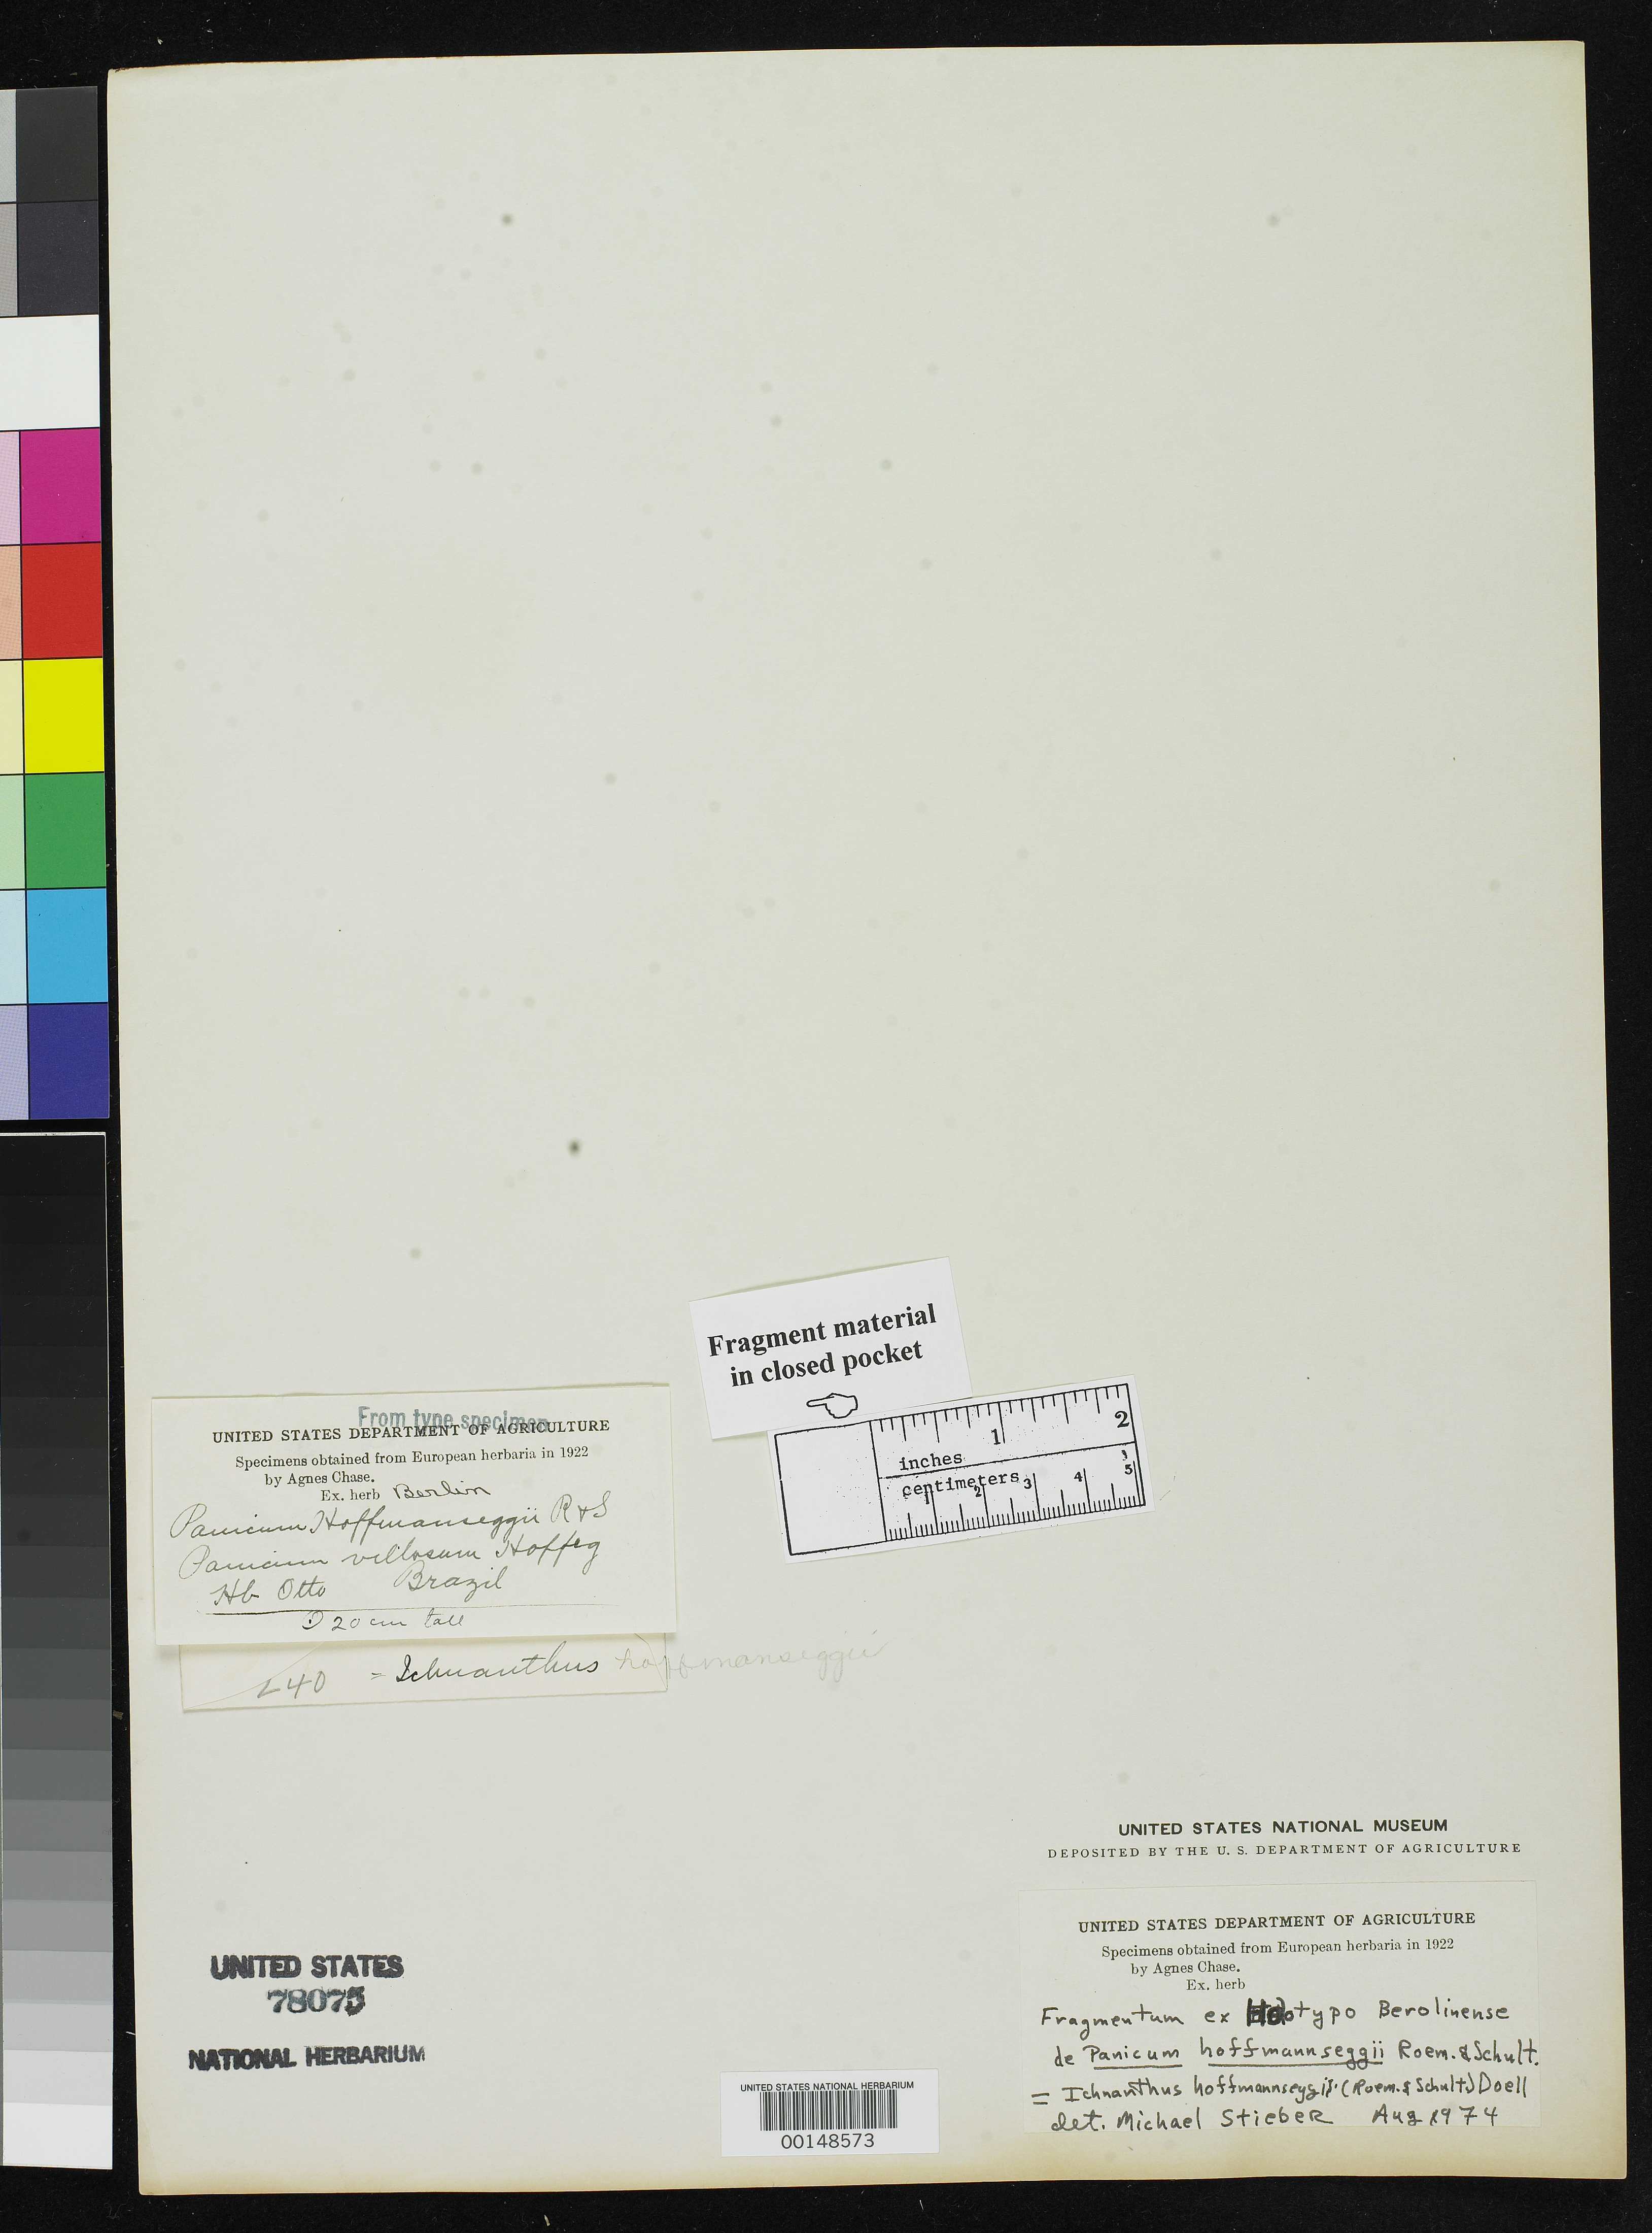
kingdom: Plantae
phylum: Tracheophyta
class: Liliopsida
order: Poales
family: Poaceae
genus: Panicum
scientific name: Panicum hoffmannseggii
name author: Roem. & Schult.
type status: Type Fragment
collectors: J. C. v. Hoffmannsegg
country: Brazil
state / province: Minas Gerais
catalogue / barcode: US 78075